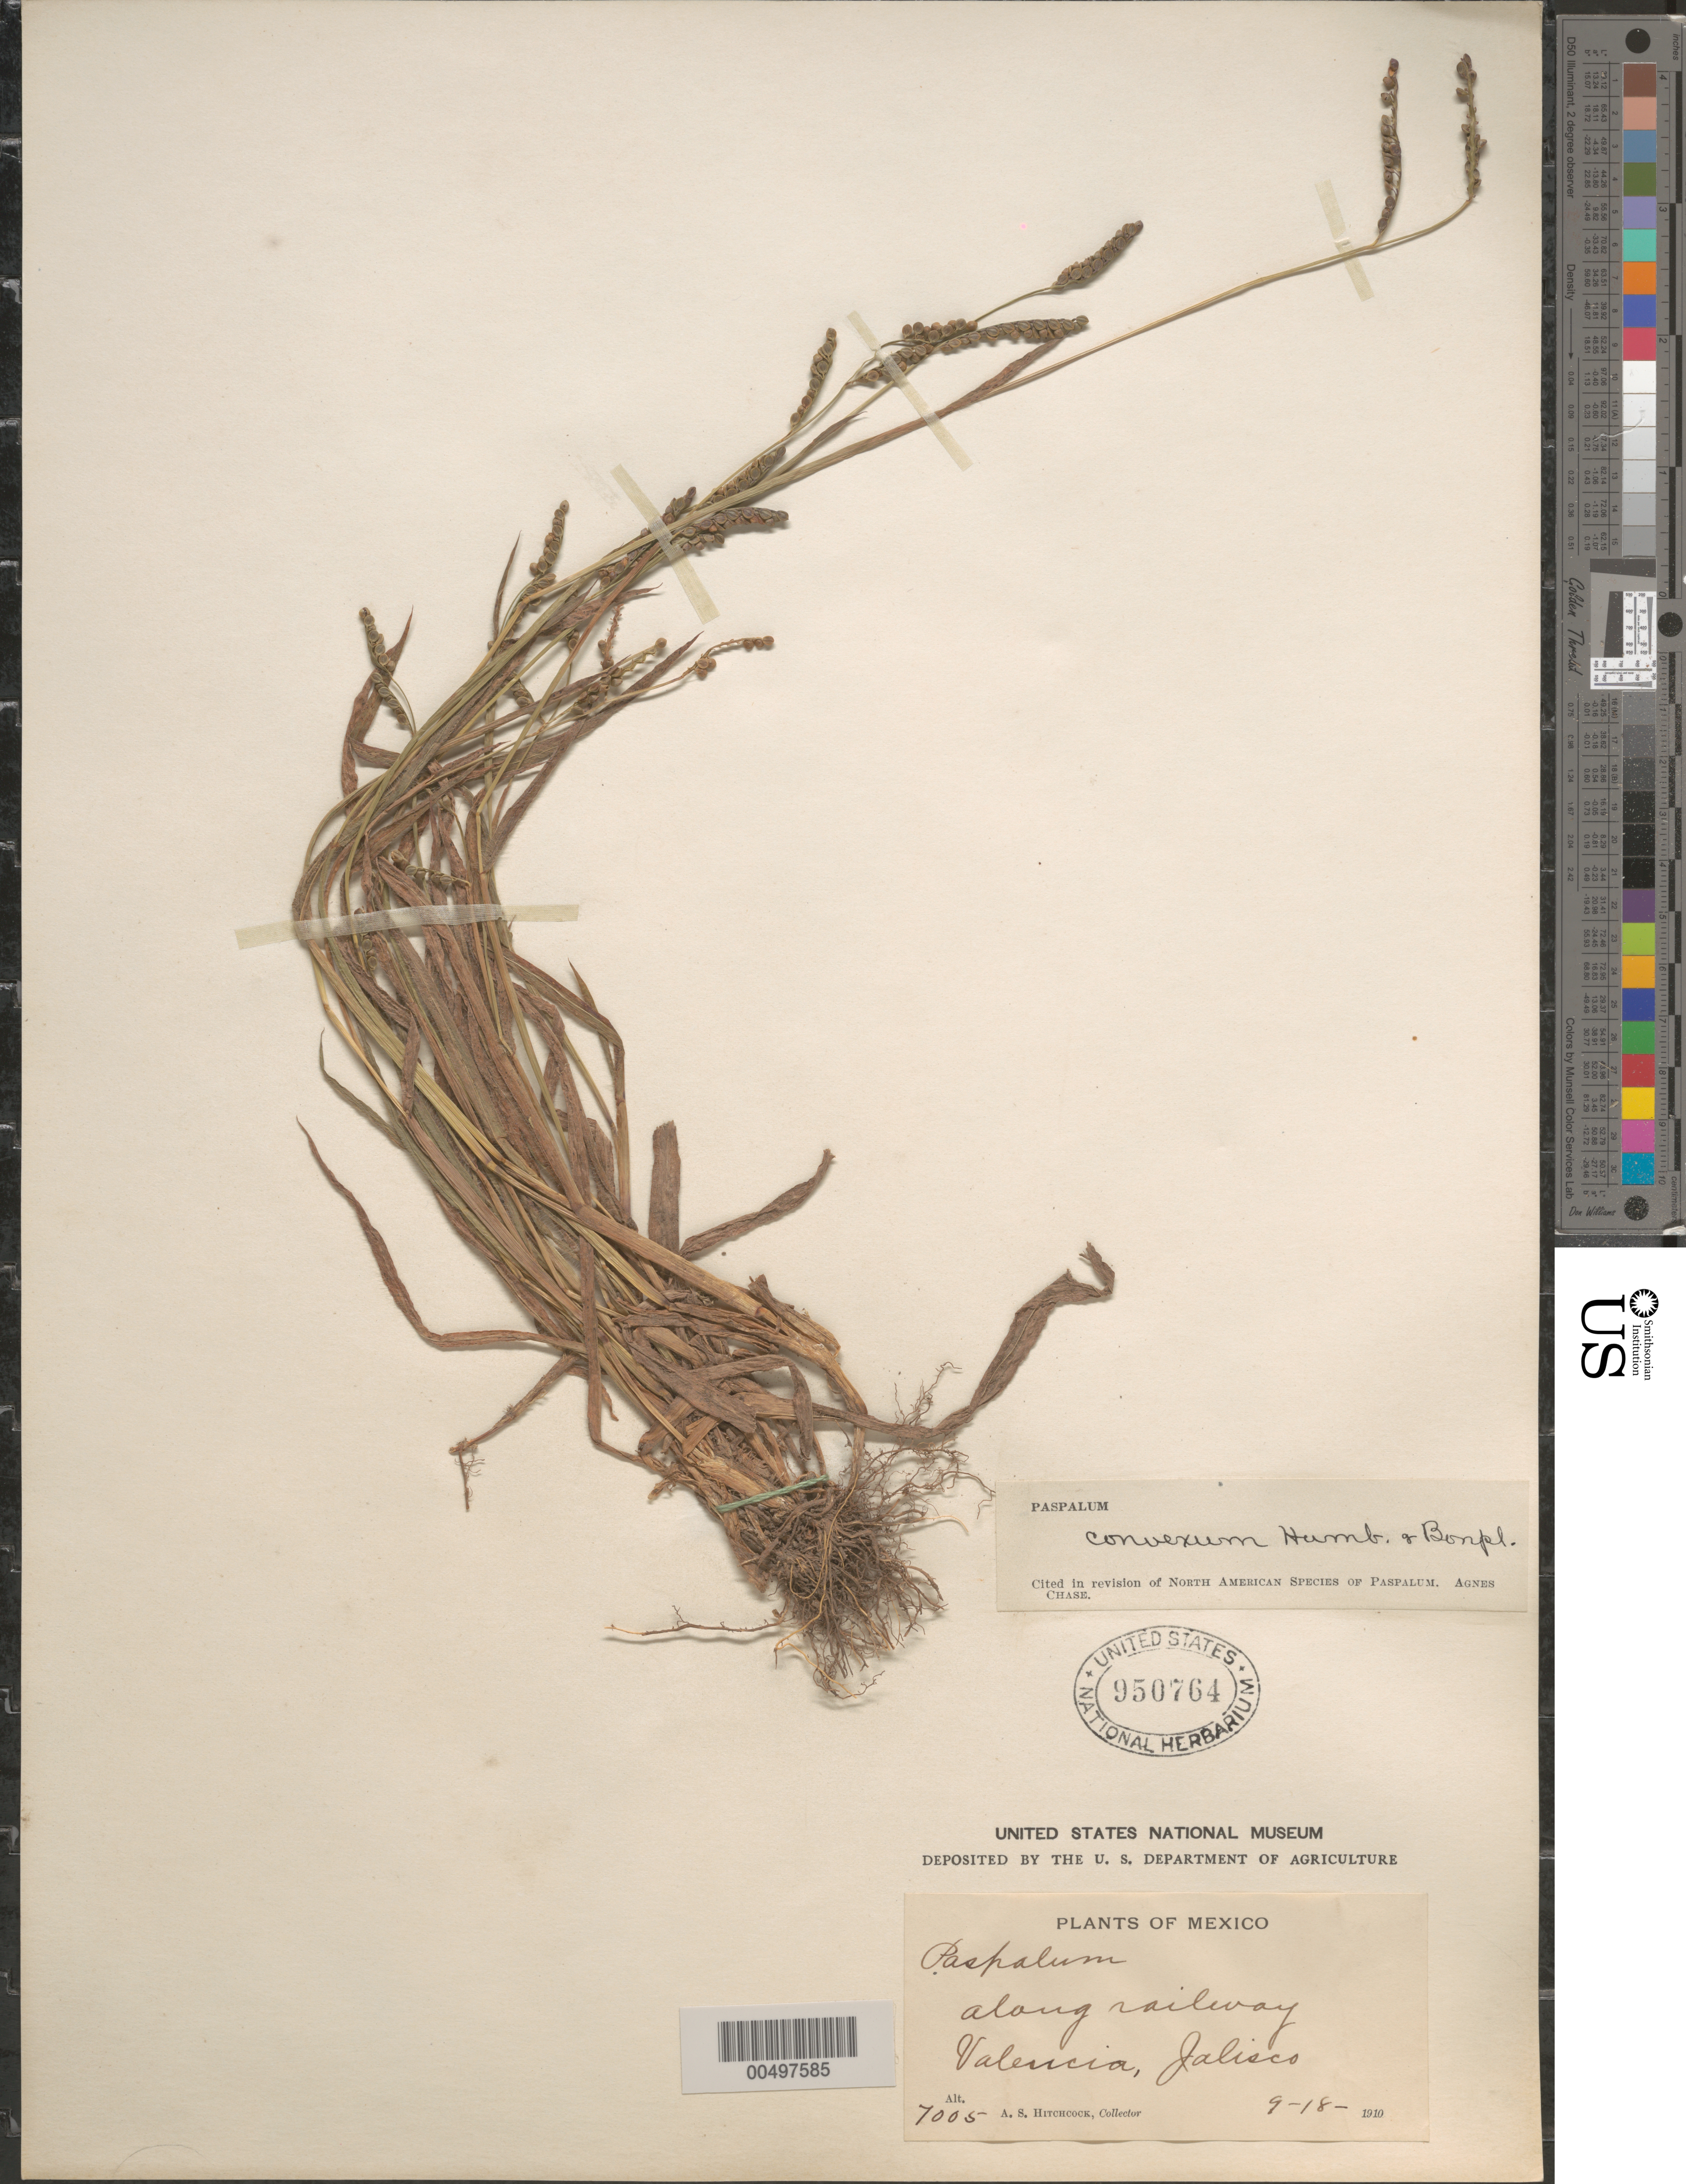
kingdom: Plantae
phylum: Tracheophyta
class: Liliopsida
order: Poales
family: Poaceae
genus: Paspalum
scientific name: Paspalum convexum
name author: Humb. & Bonpl. ex Flüggé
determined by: Chase, [M.] Agnes, (US)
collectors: A. S. Hitchcock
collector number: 7005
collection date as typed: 18 Sep 1910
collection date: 1910-09-18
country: Mexico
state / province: Jalisco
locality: Valencia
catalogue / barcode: US 950764